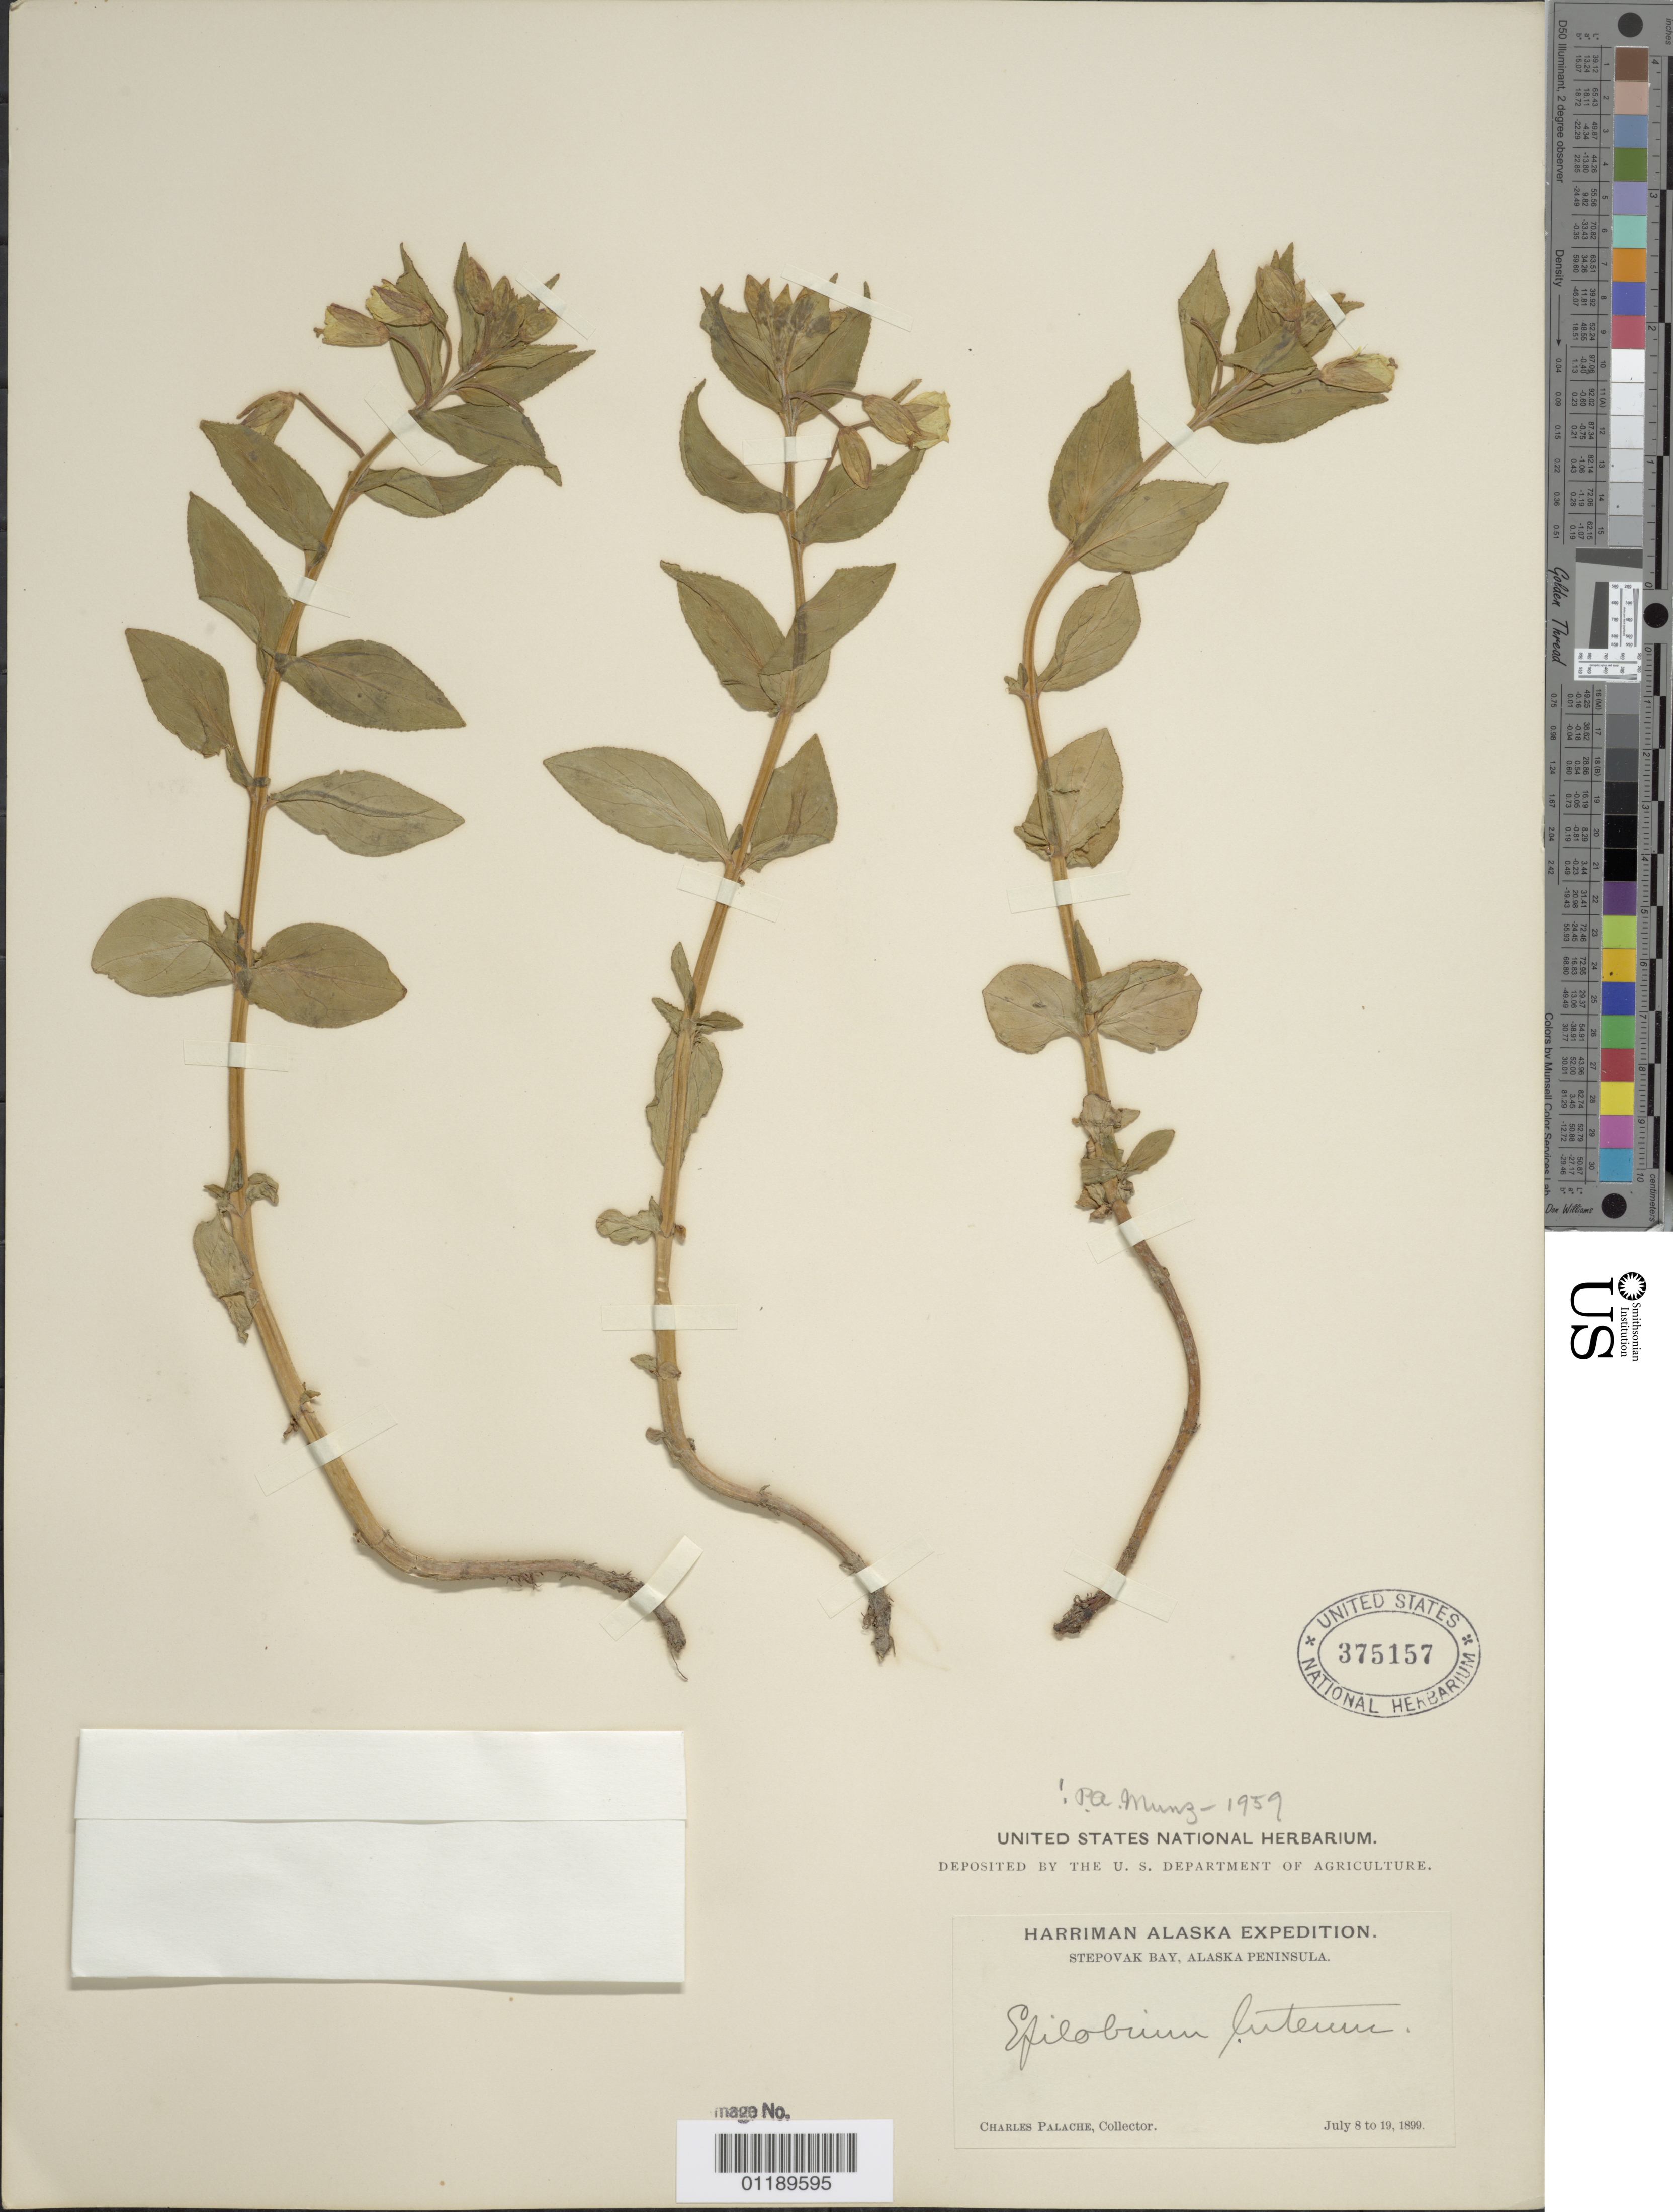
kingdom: Plantae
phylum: Tracheophyta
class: Magnoliopsida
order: Myrtales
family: Onagraceae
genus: Epilobium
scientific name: Epilobium luteum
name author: Pursh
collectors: C. Palache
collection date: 1899-07-08/1899-07-19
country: United States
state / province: Alaska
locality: Stepovak Bay, Alaska Peninsula.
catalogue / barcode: US 375157